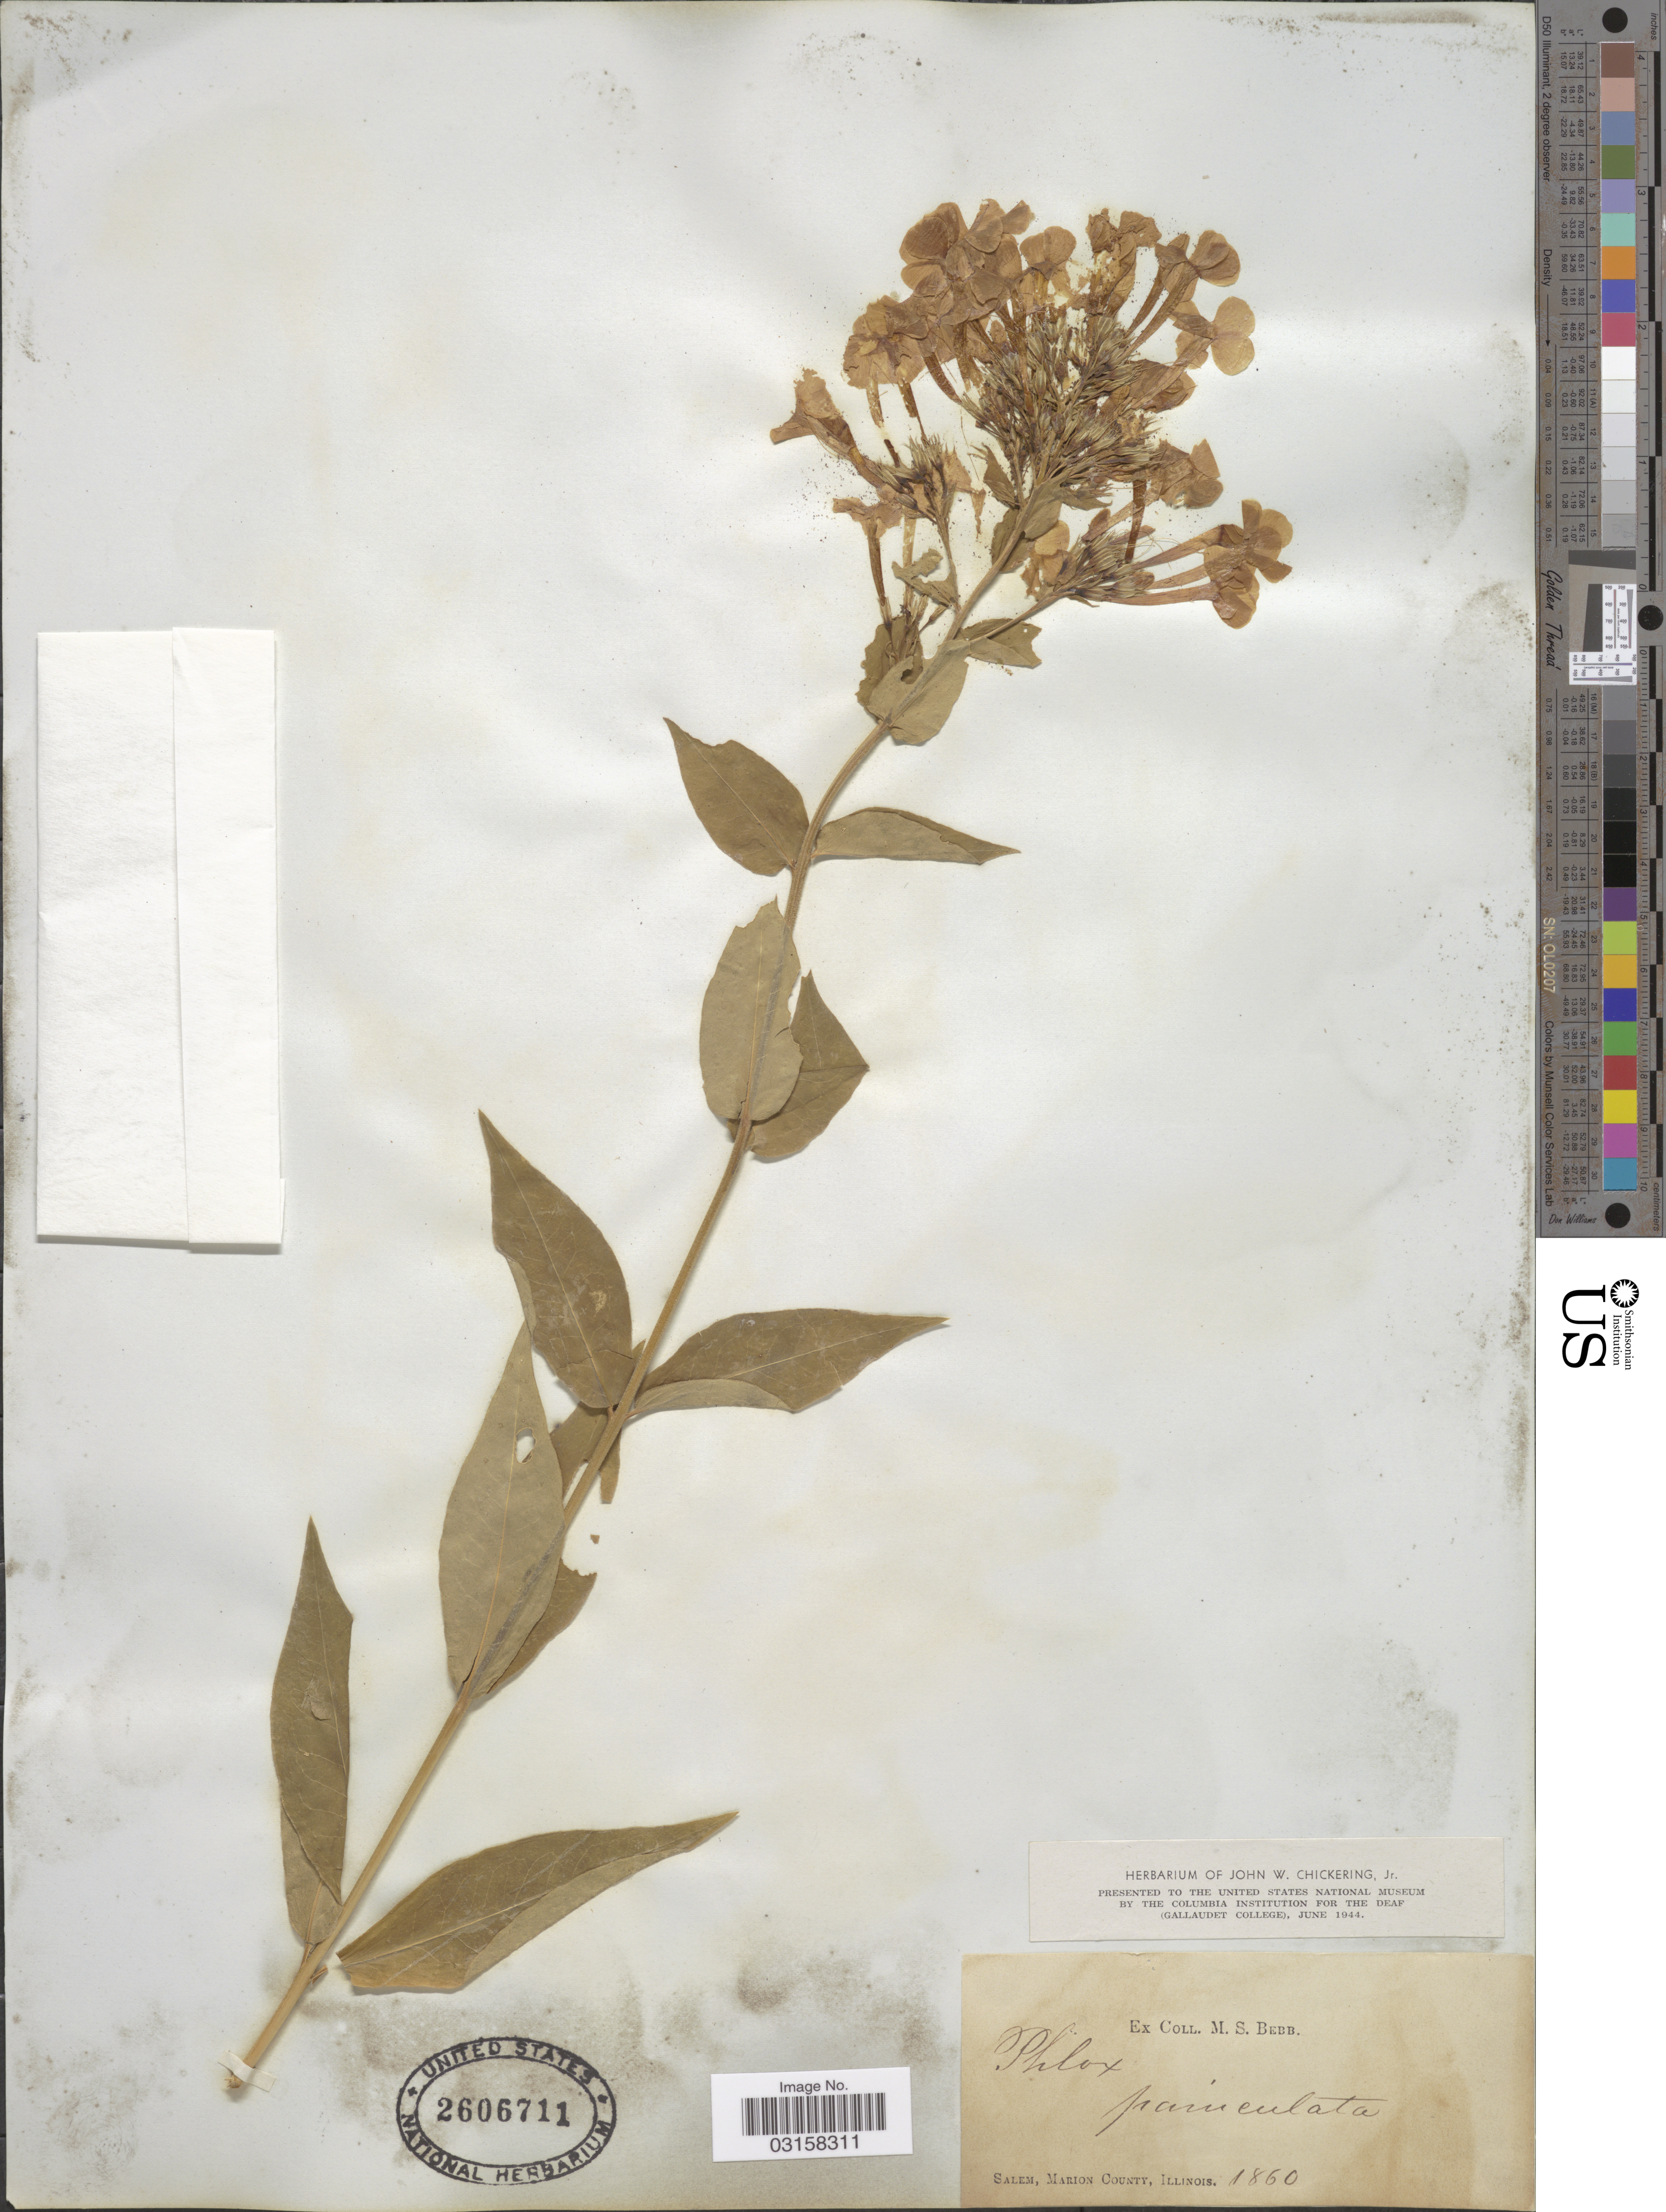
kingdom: Plantae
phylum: Tracheophyta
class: Magnoliopsida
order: Ericales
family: Polemoniaceae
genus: Phlox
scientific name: Phlox paniculata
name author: L.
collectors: M. Bebb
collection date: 1860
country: United States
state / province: Illinois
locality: Salem, Marion County.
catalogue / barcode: US 2606711